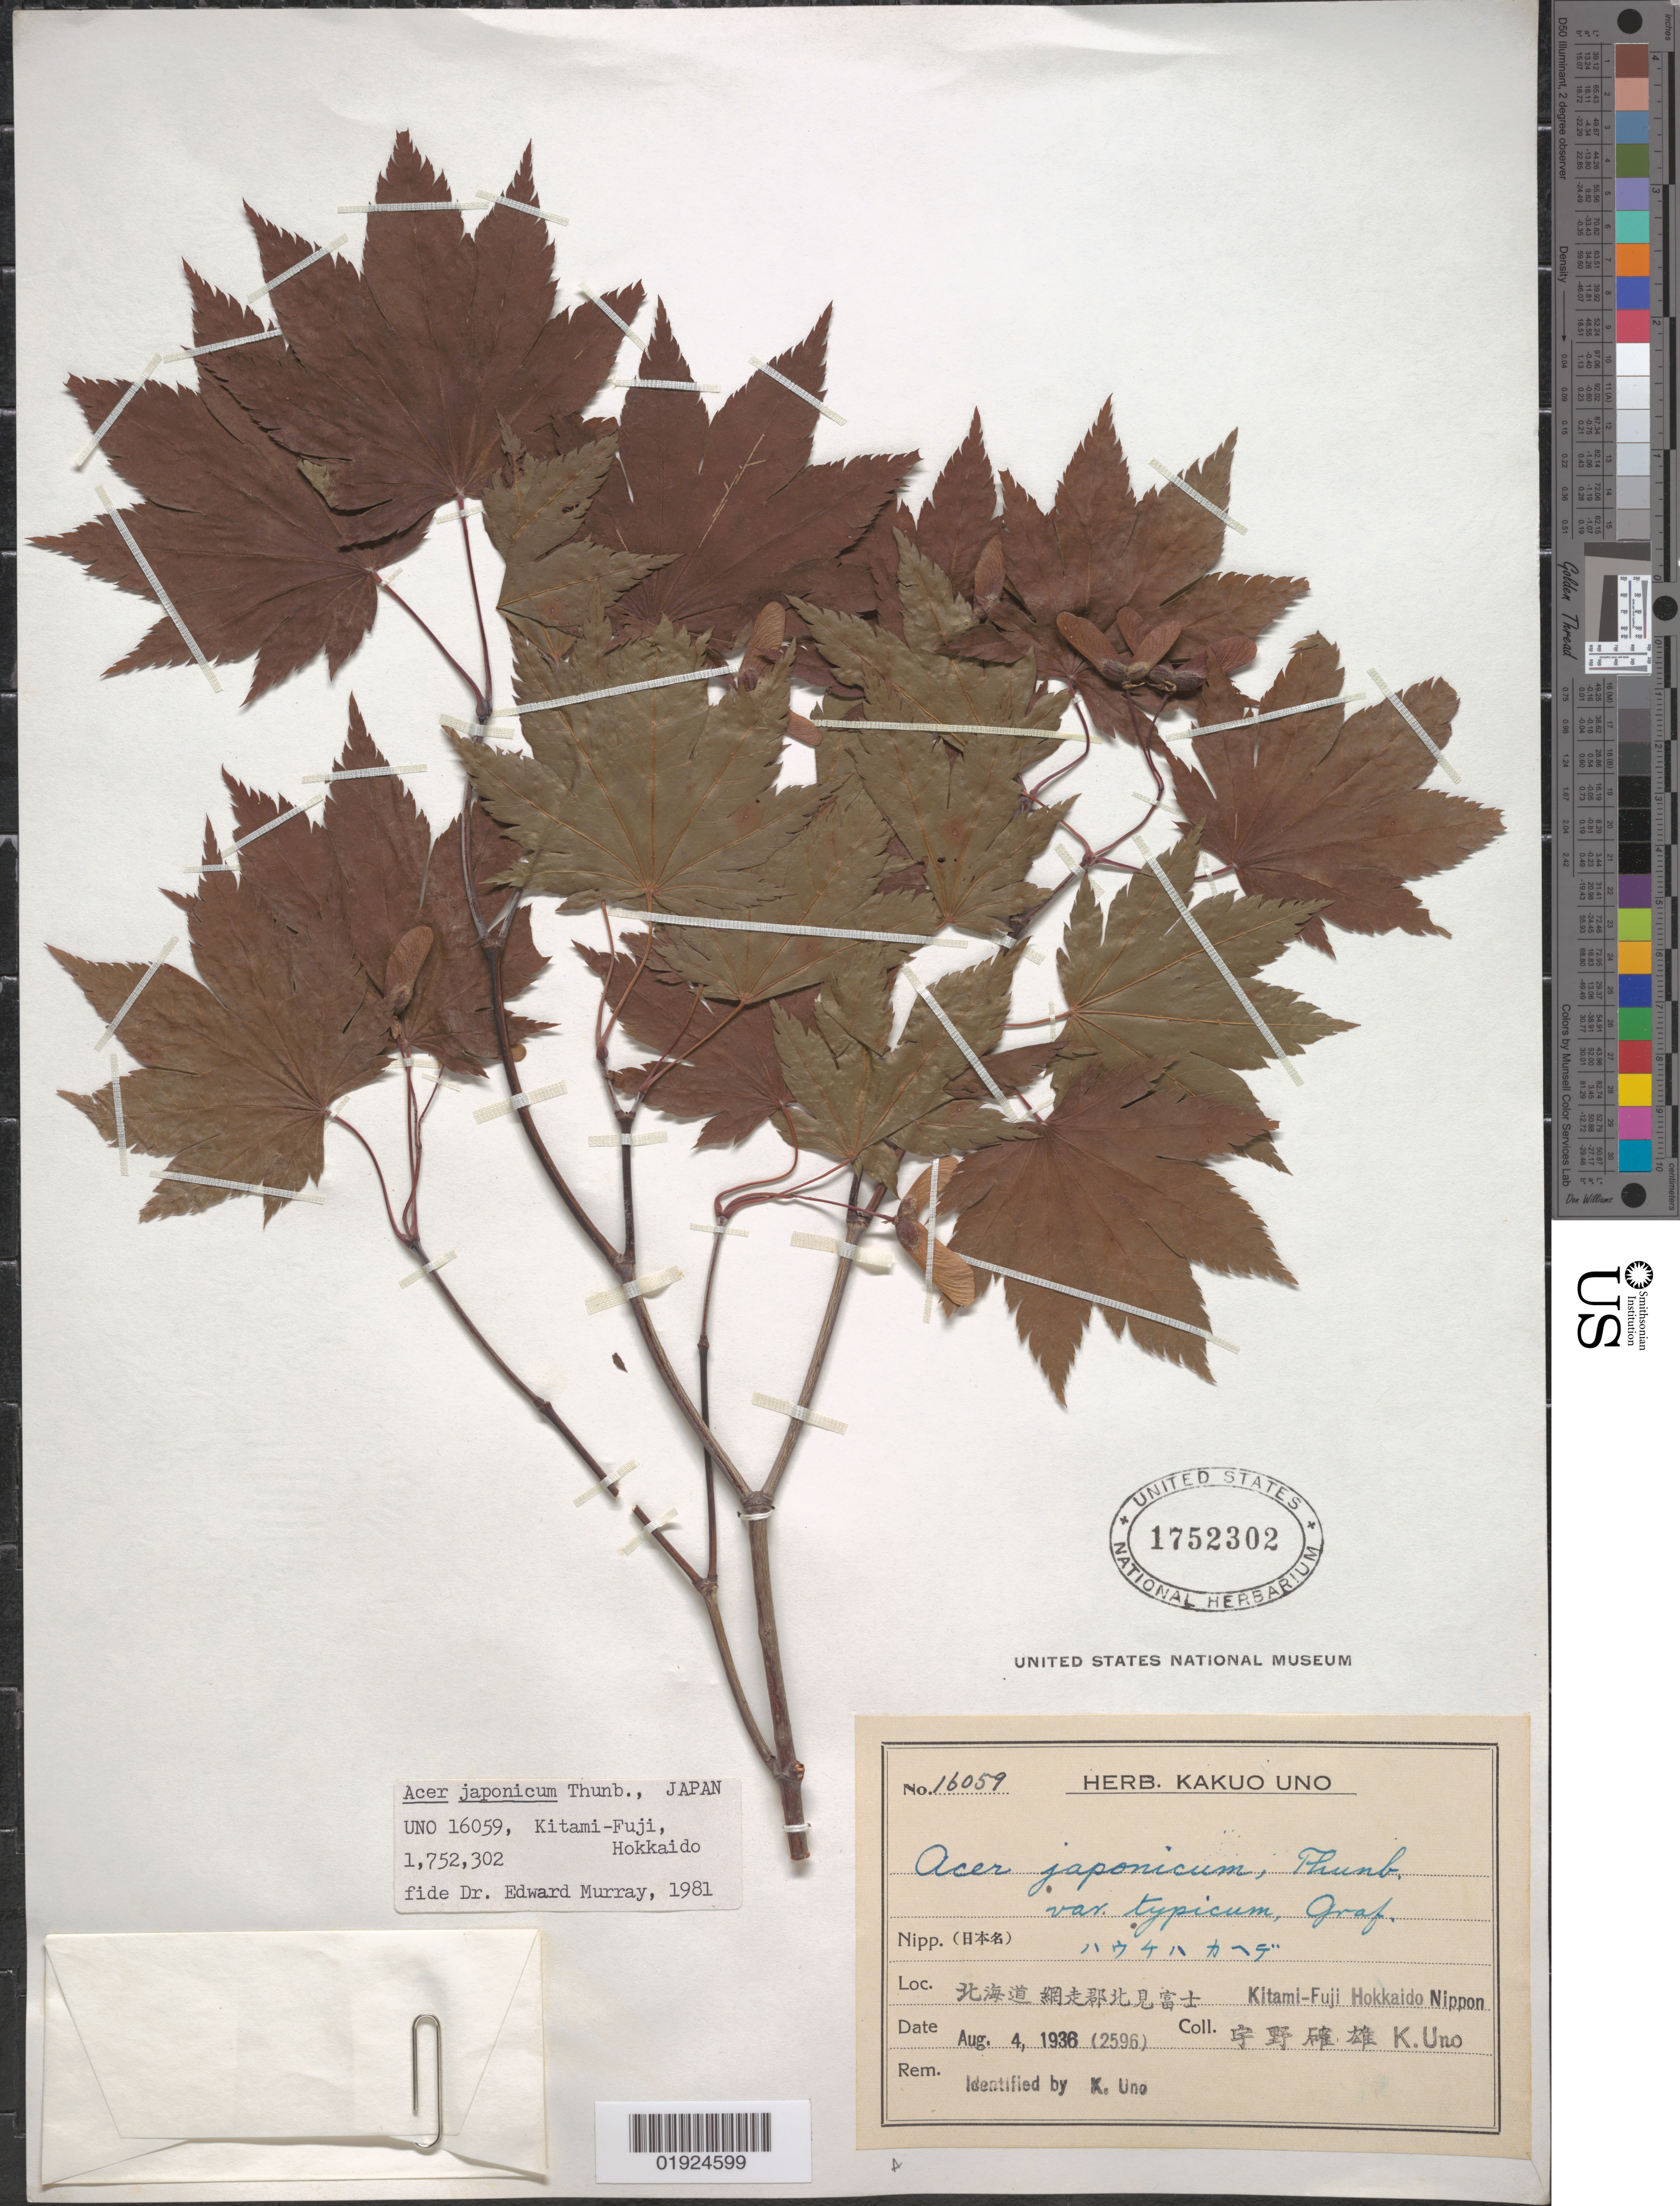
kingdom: Plantae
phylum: Tracheophyta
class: Magnoliopsida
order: Sapindales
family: Sapindaceae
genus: Acer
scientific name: Acer japonicum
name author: Thunb.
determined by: Murray, Edward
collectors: K. Uno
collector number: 16059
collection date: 1936-08-04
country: Japan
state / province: Hokkaido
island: Hokkaido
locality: Kitami-Fuji Hokkaido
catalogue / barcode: US 1752302